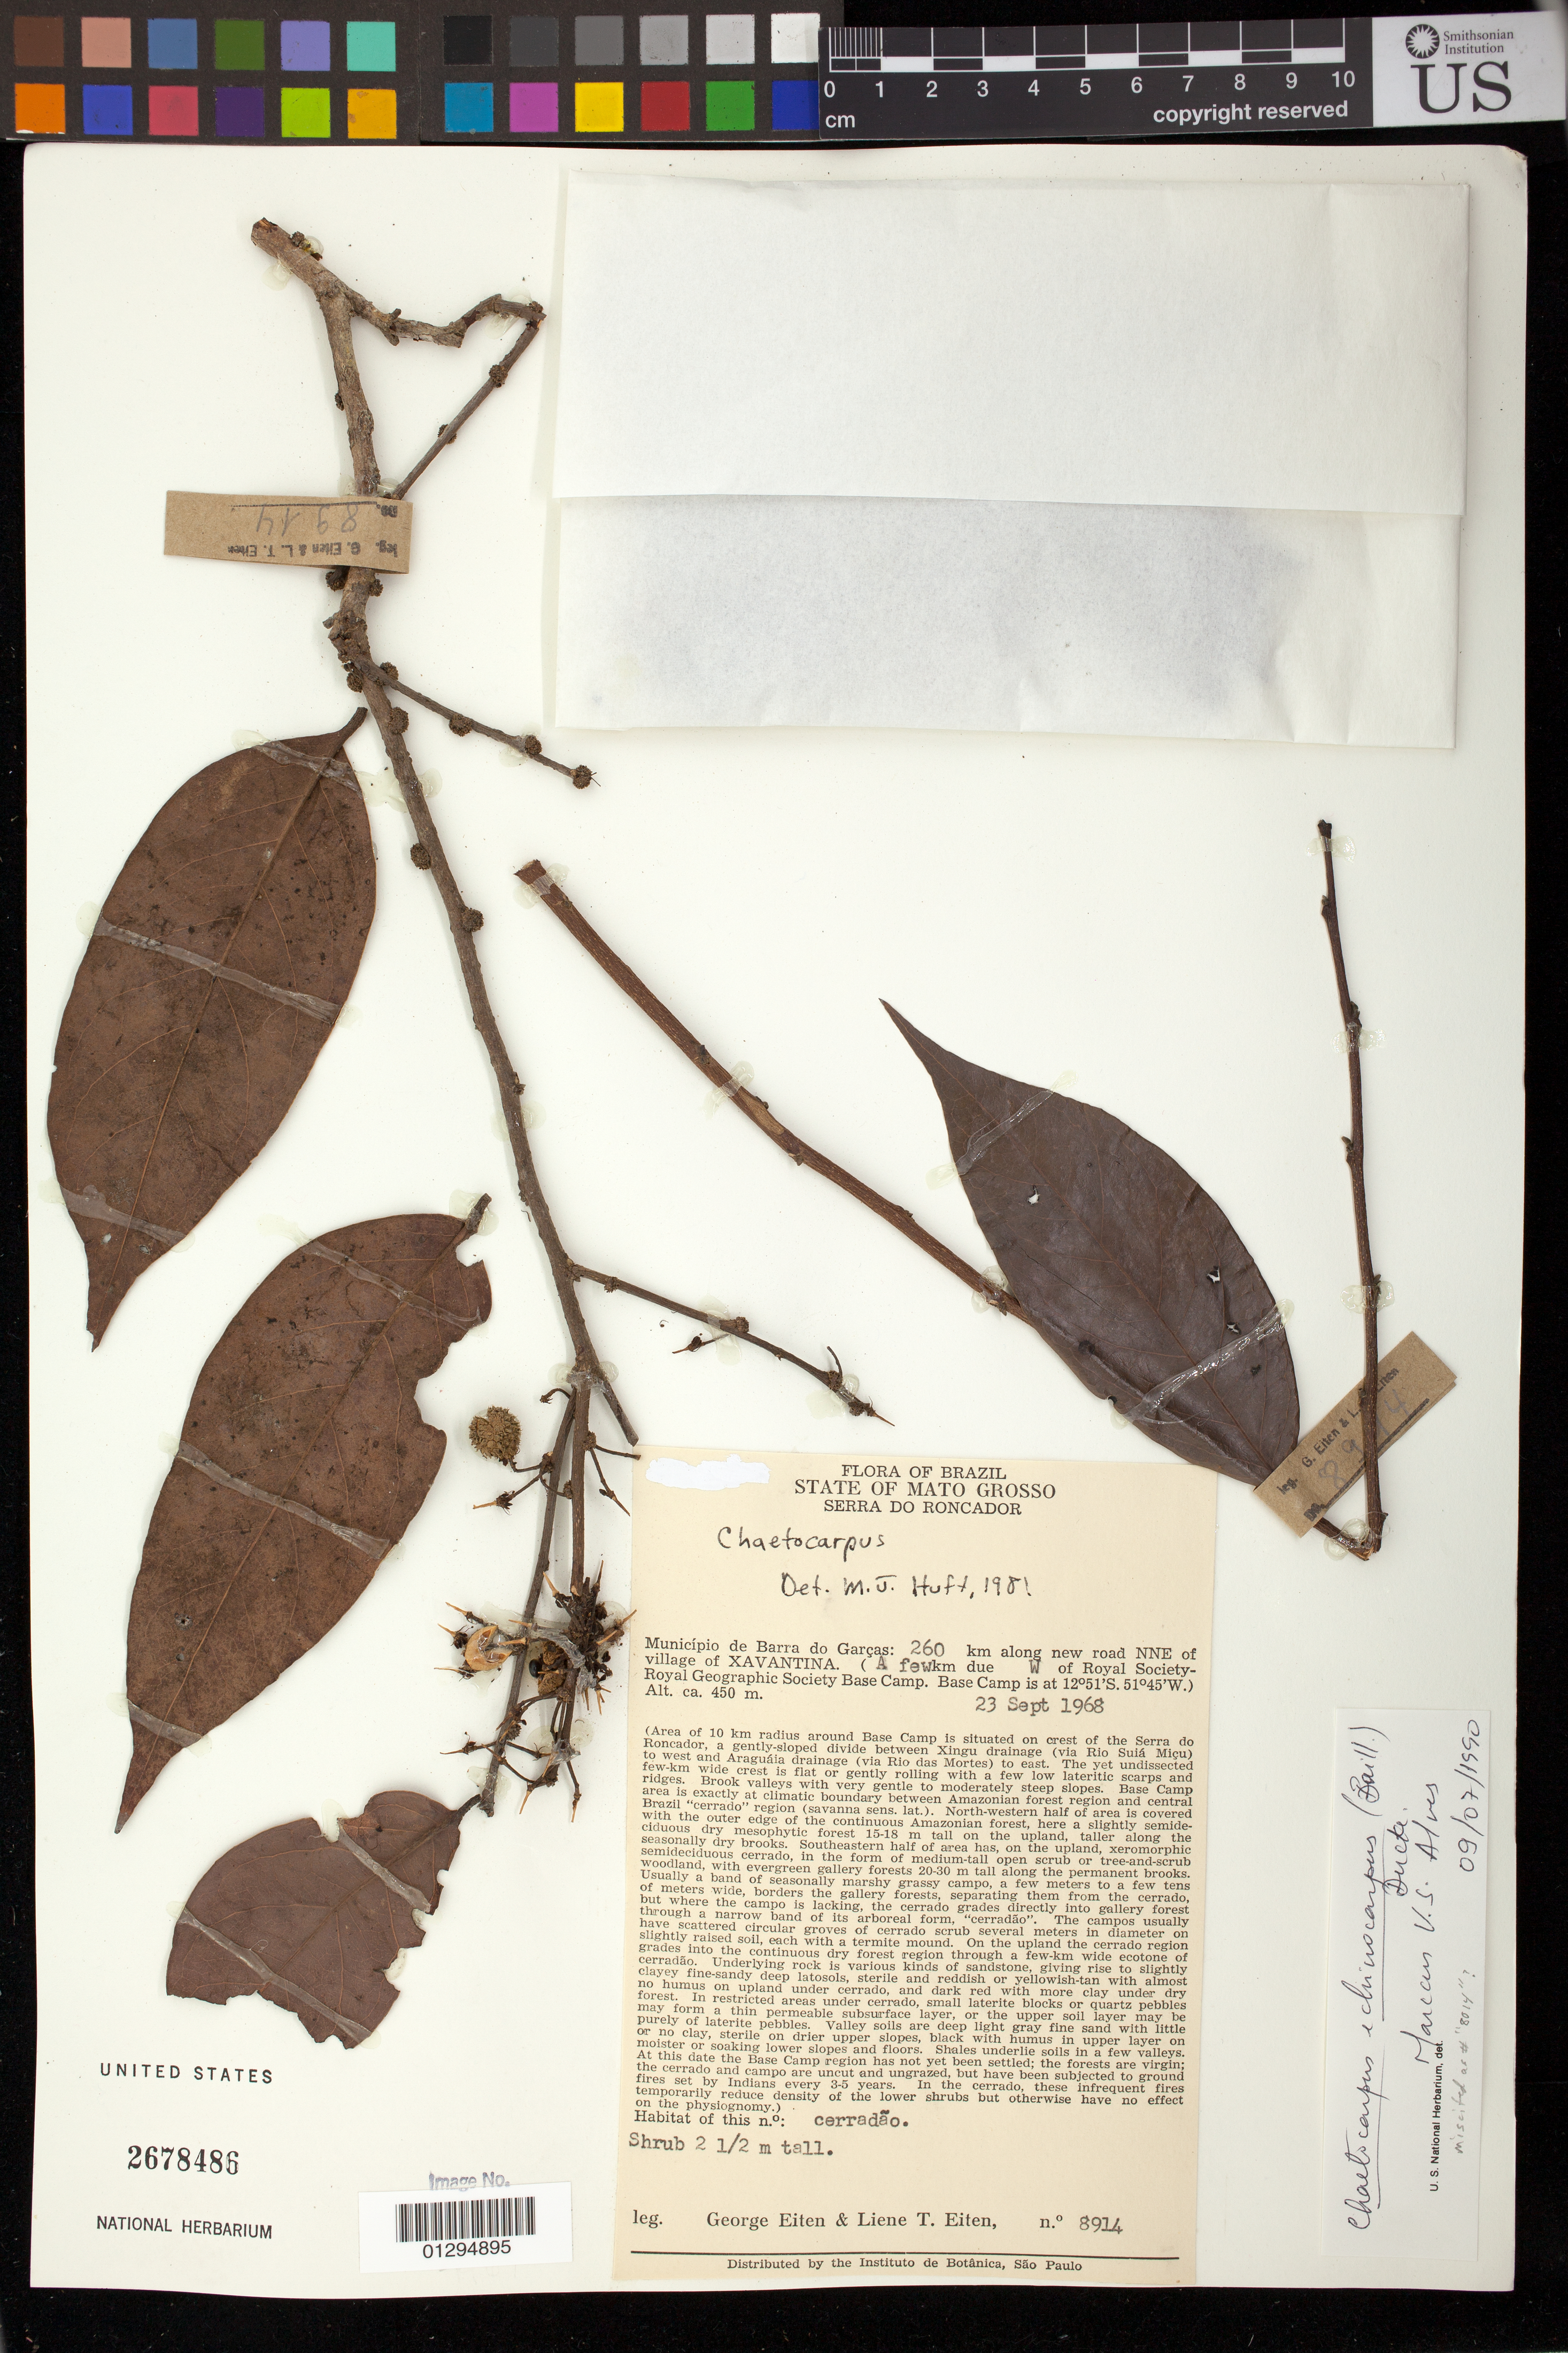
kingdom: Plantae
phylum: Tracheophyta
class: Magnoliopsida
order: Malpighiales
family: Peraceae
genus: Chaetocarpus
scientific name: Chaetocarpus echinocarpus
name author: (Baill.) Ducke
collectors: G. Eiten & L. T. Eiten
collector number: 8914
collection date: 1968-09-23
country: Brazil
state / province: Mato Grosso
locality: Município de Barra do Garcas: 260 km along new road NNE of village of Xavantina (A few km due W of Royal Society Geographic Society Base Camp).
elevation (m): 450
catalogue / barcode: US 2678486